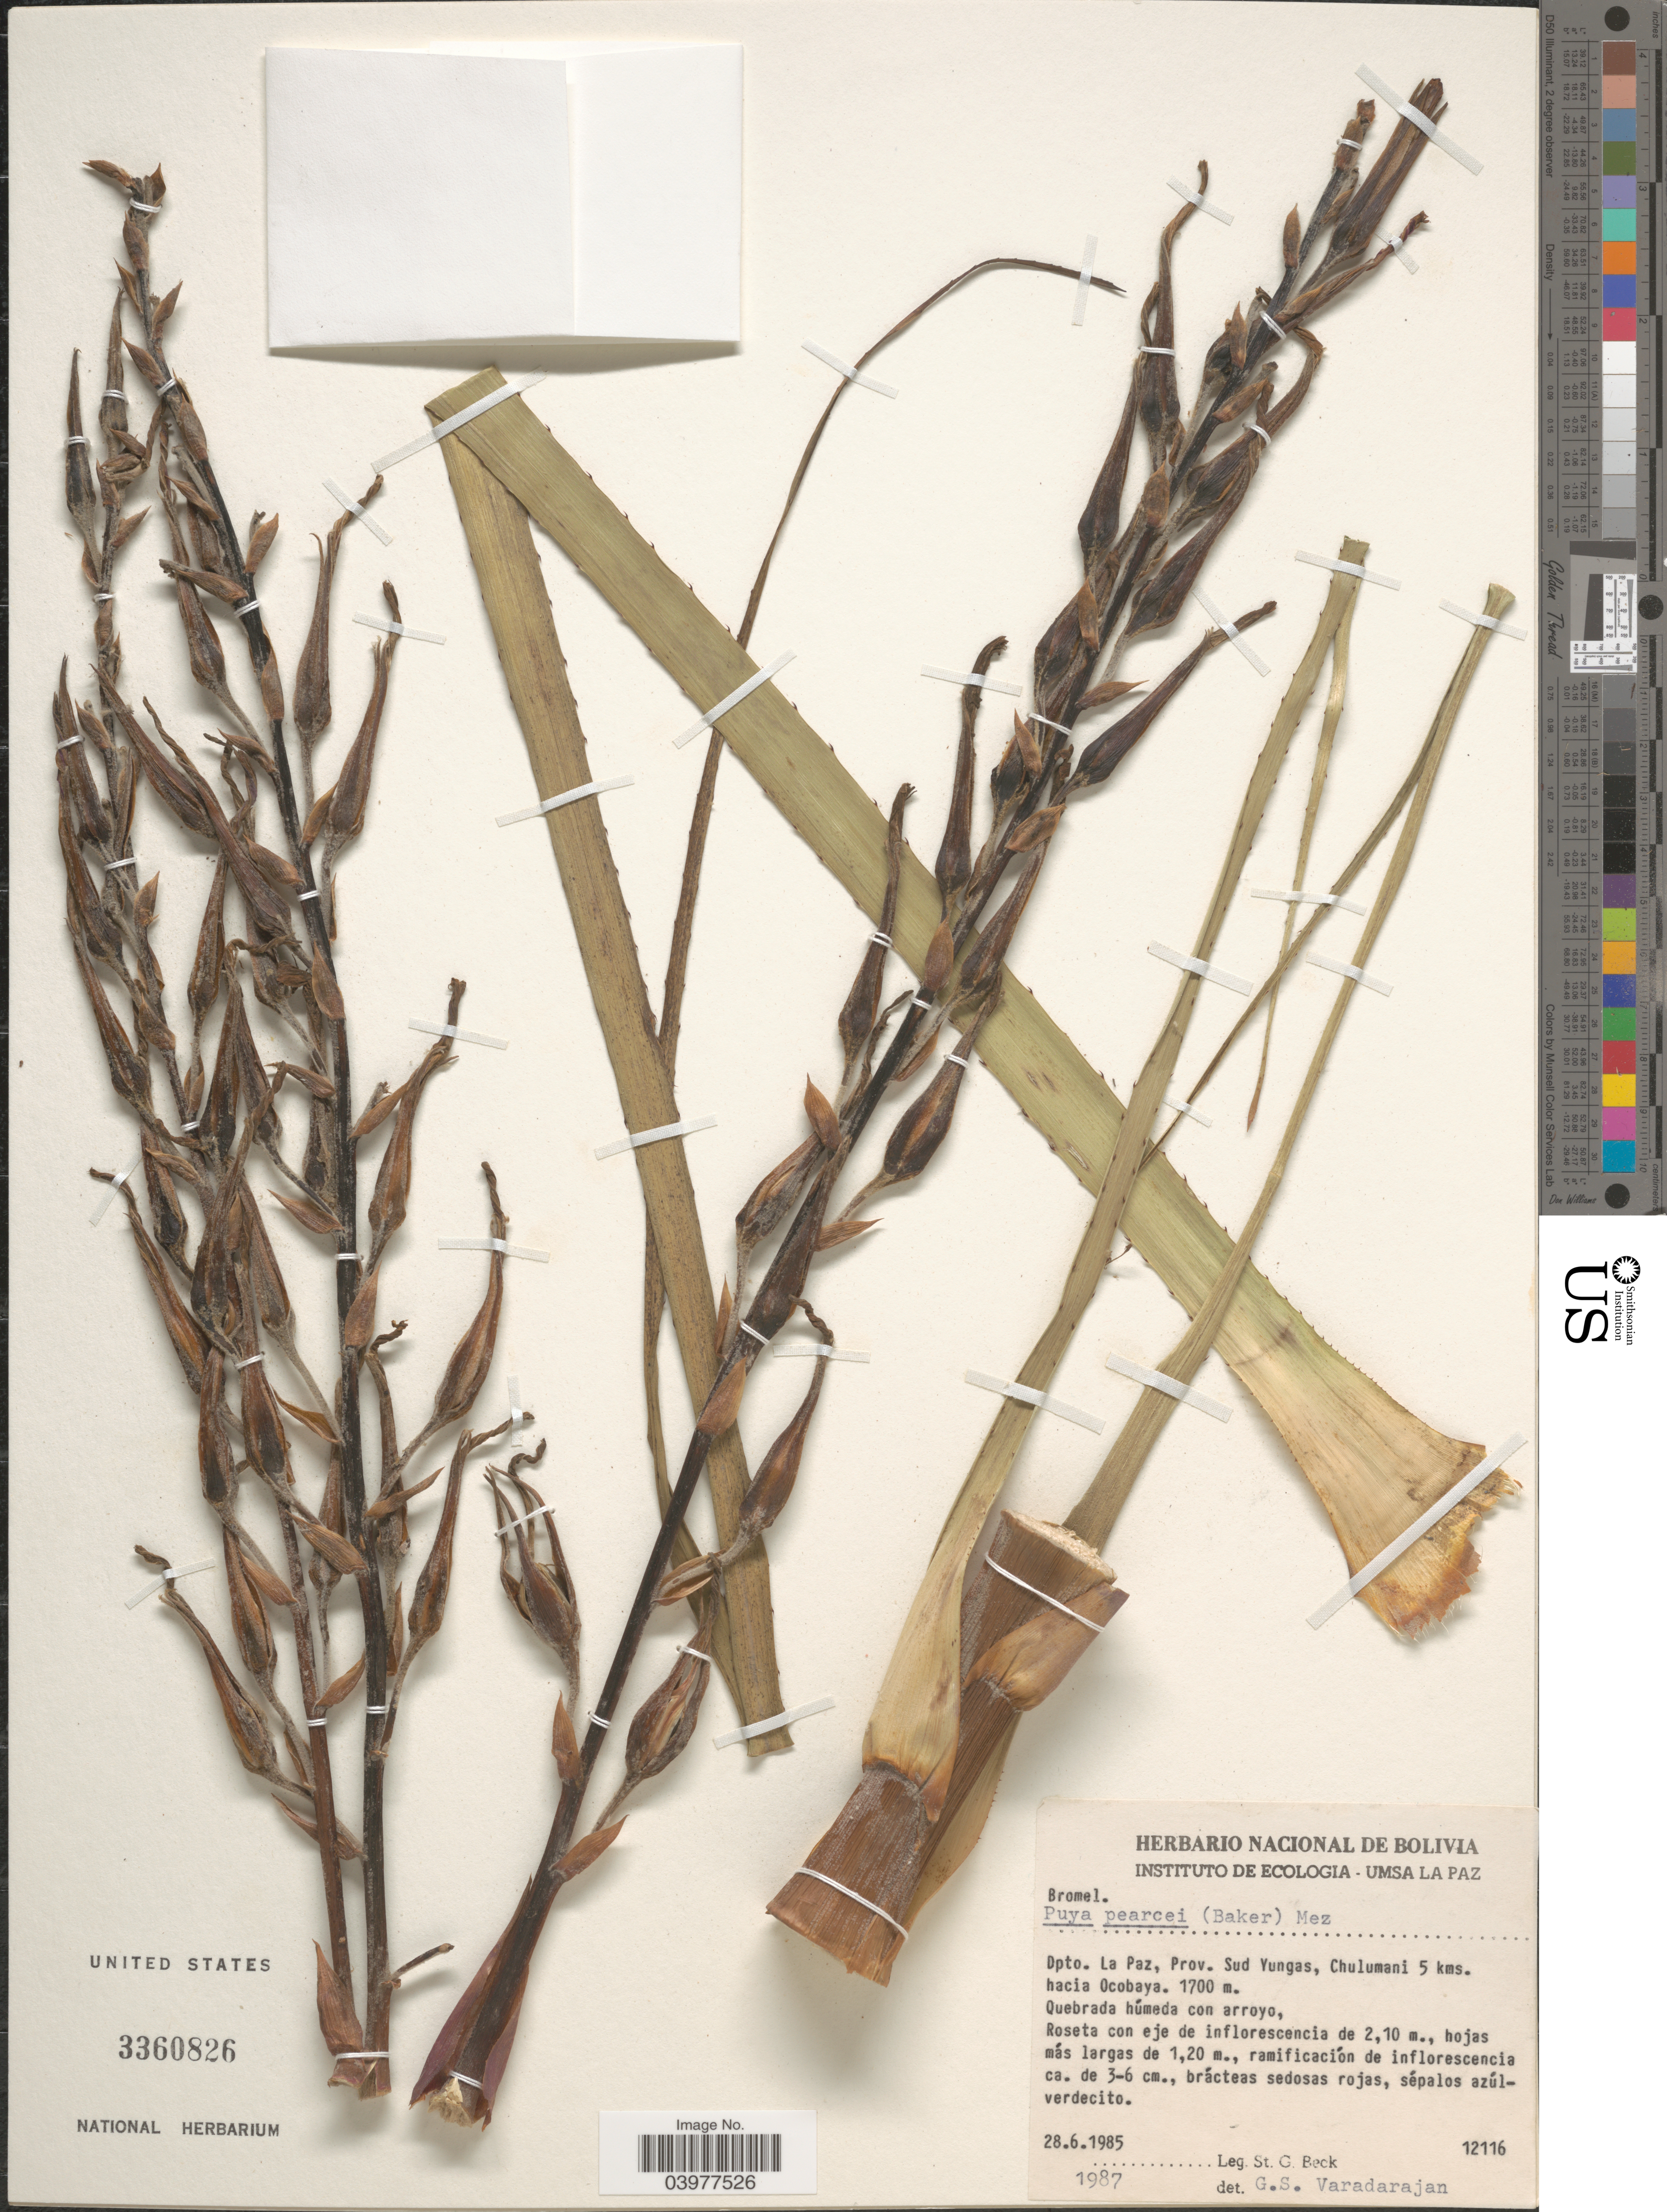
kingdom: Plantae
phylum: Tracheophyta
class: Liliopsida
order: Poales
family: Bromeliaceae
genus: Puya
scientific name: Puya pearcei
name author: (Baker) Mez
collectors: S. G. Beck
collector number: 12116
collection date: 1985-06-28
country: Bolivia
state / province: La Paz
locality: Dpto. La Paz, Prov. Sud Yungas, Chulumani 5 kms. hacia Ocobaya.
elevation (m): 1700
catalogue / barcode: US 3360826